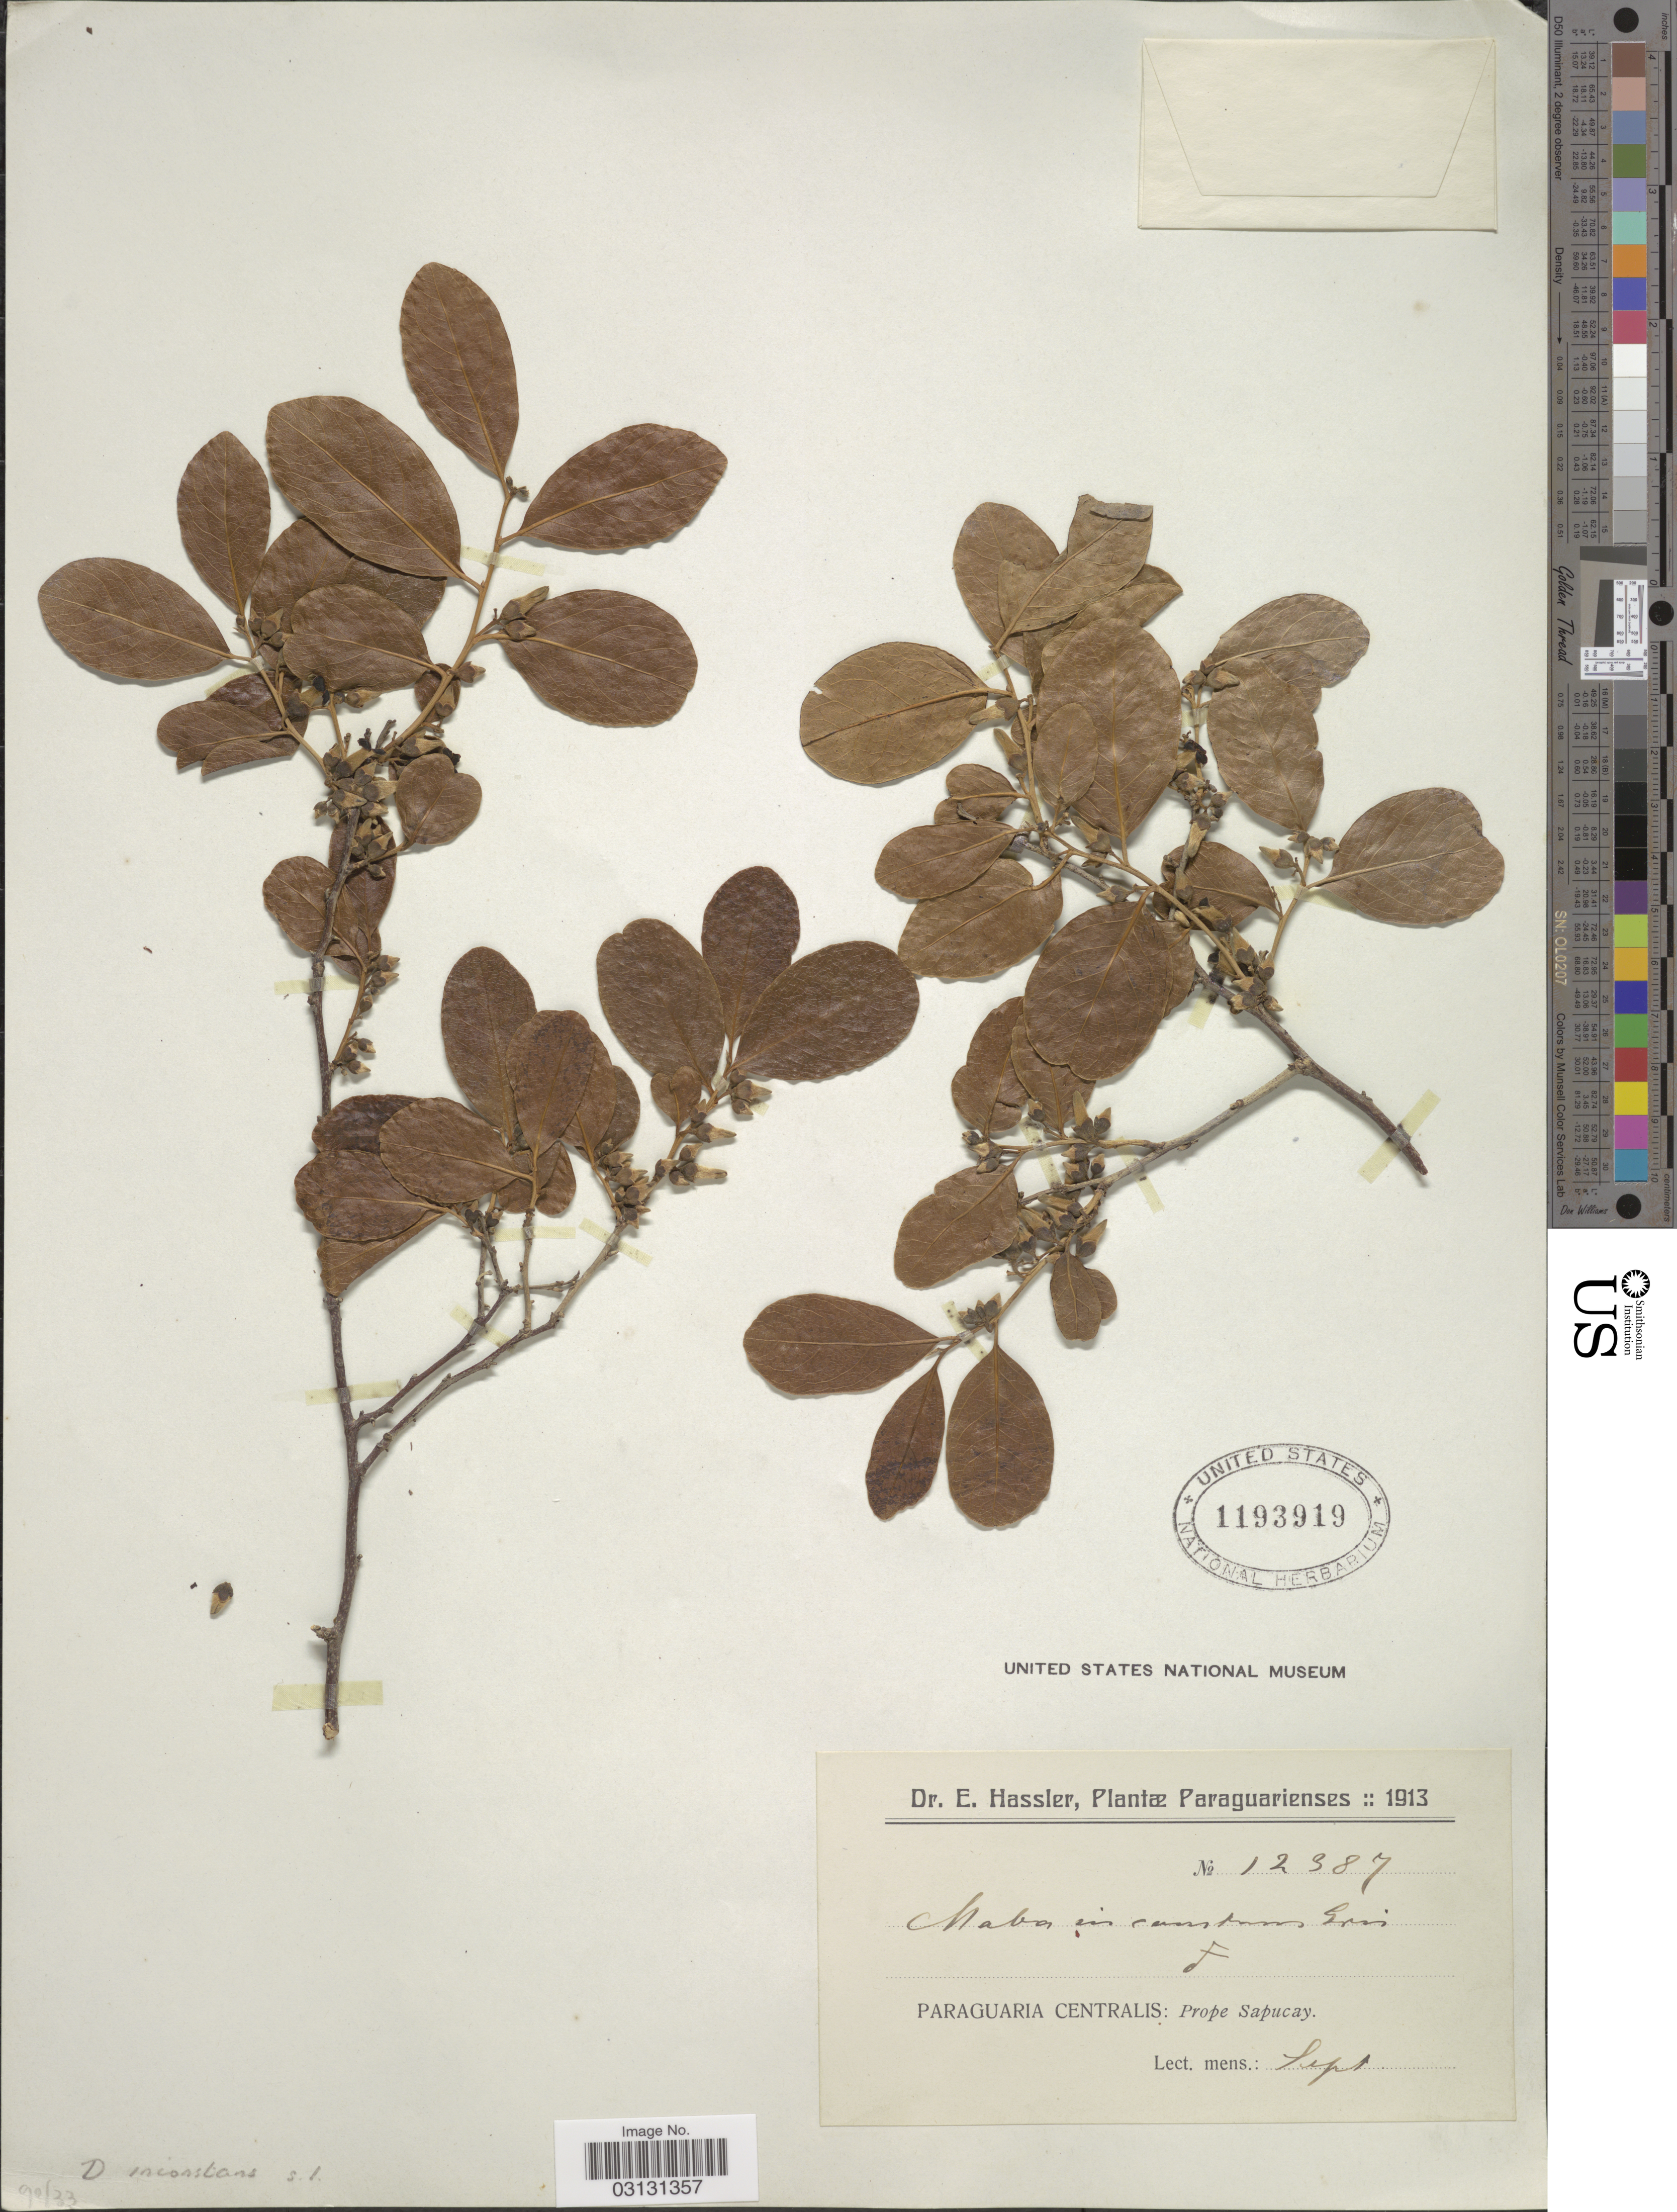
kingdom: Plantae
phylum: Tracheophyta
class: Magnoliopsida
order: Ericales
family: Ebenaceae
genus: Diospyros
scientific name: Diospyros inconstans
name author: Jacq.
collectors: E. Hassler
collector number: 12387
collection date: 1913-09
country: Paraguay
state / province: Central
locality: Paraguaria Centralis: Prope Sapucay.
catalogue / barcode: US 1193919